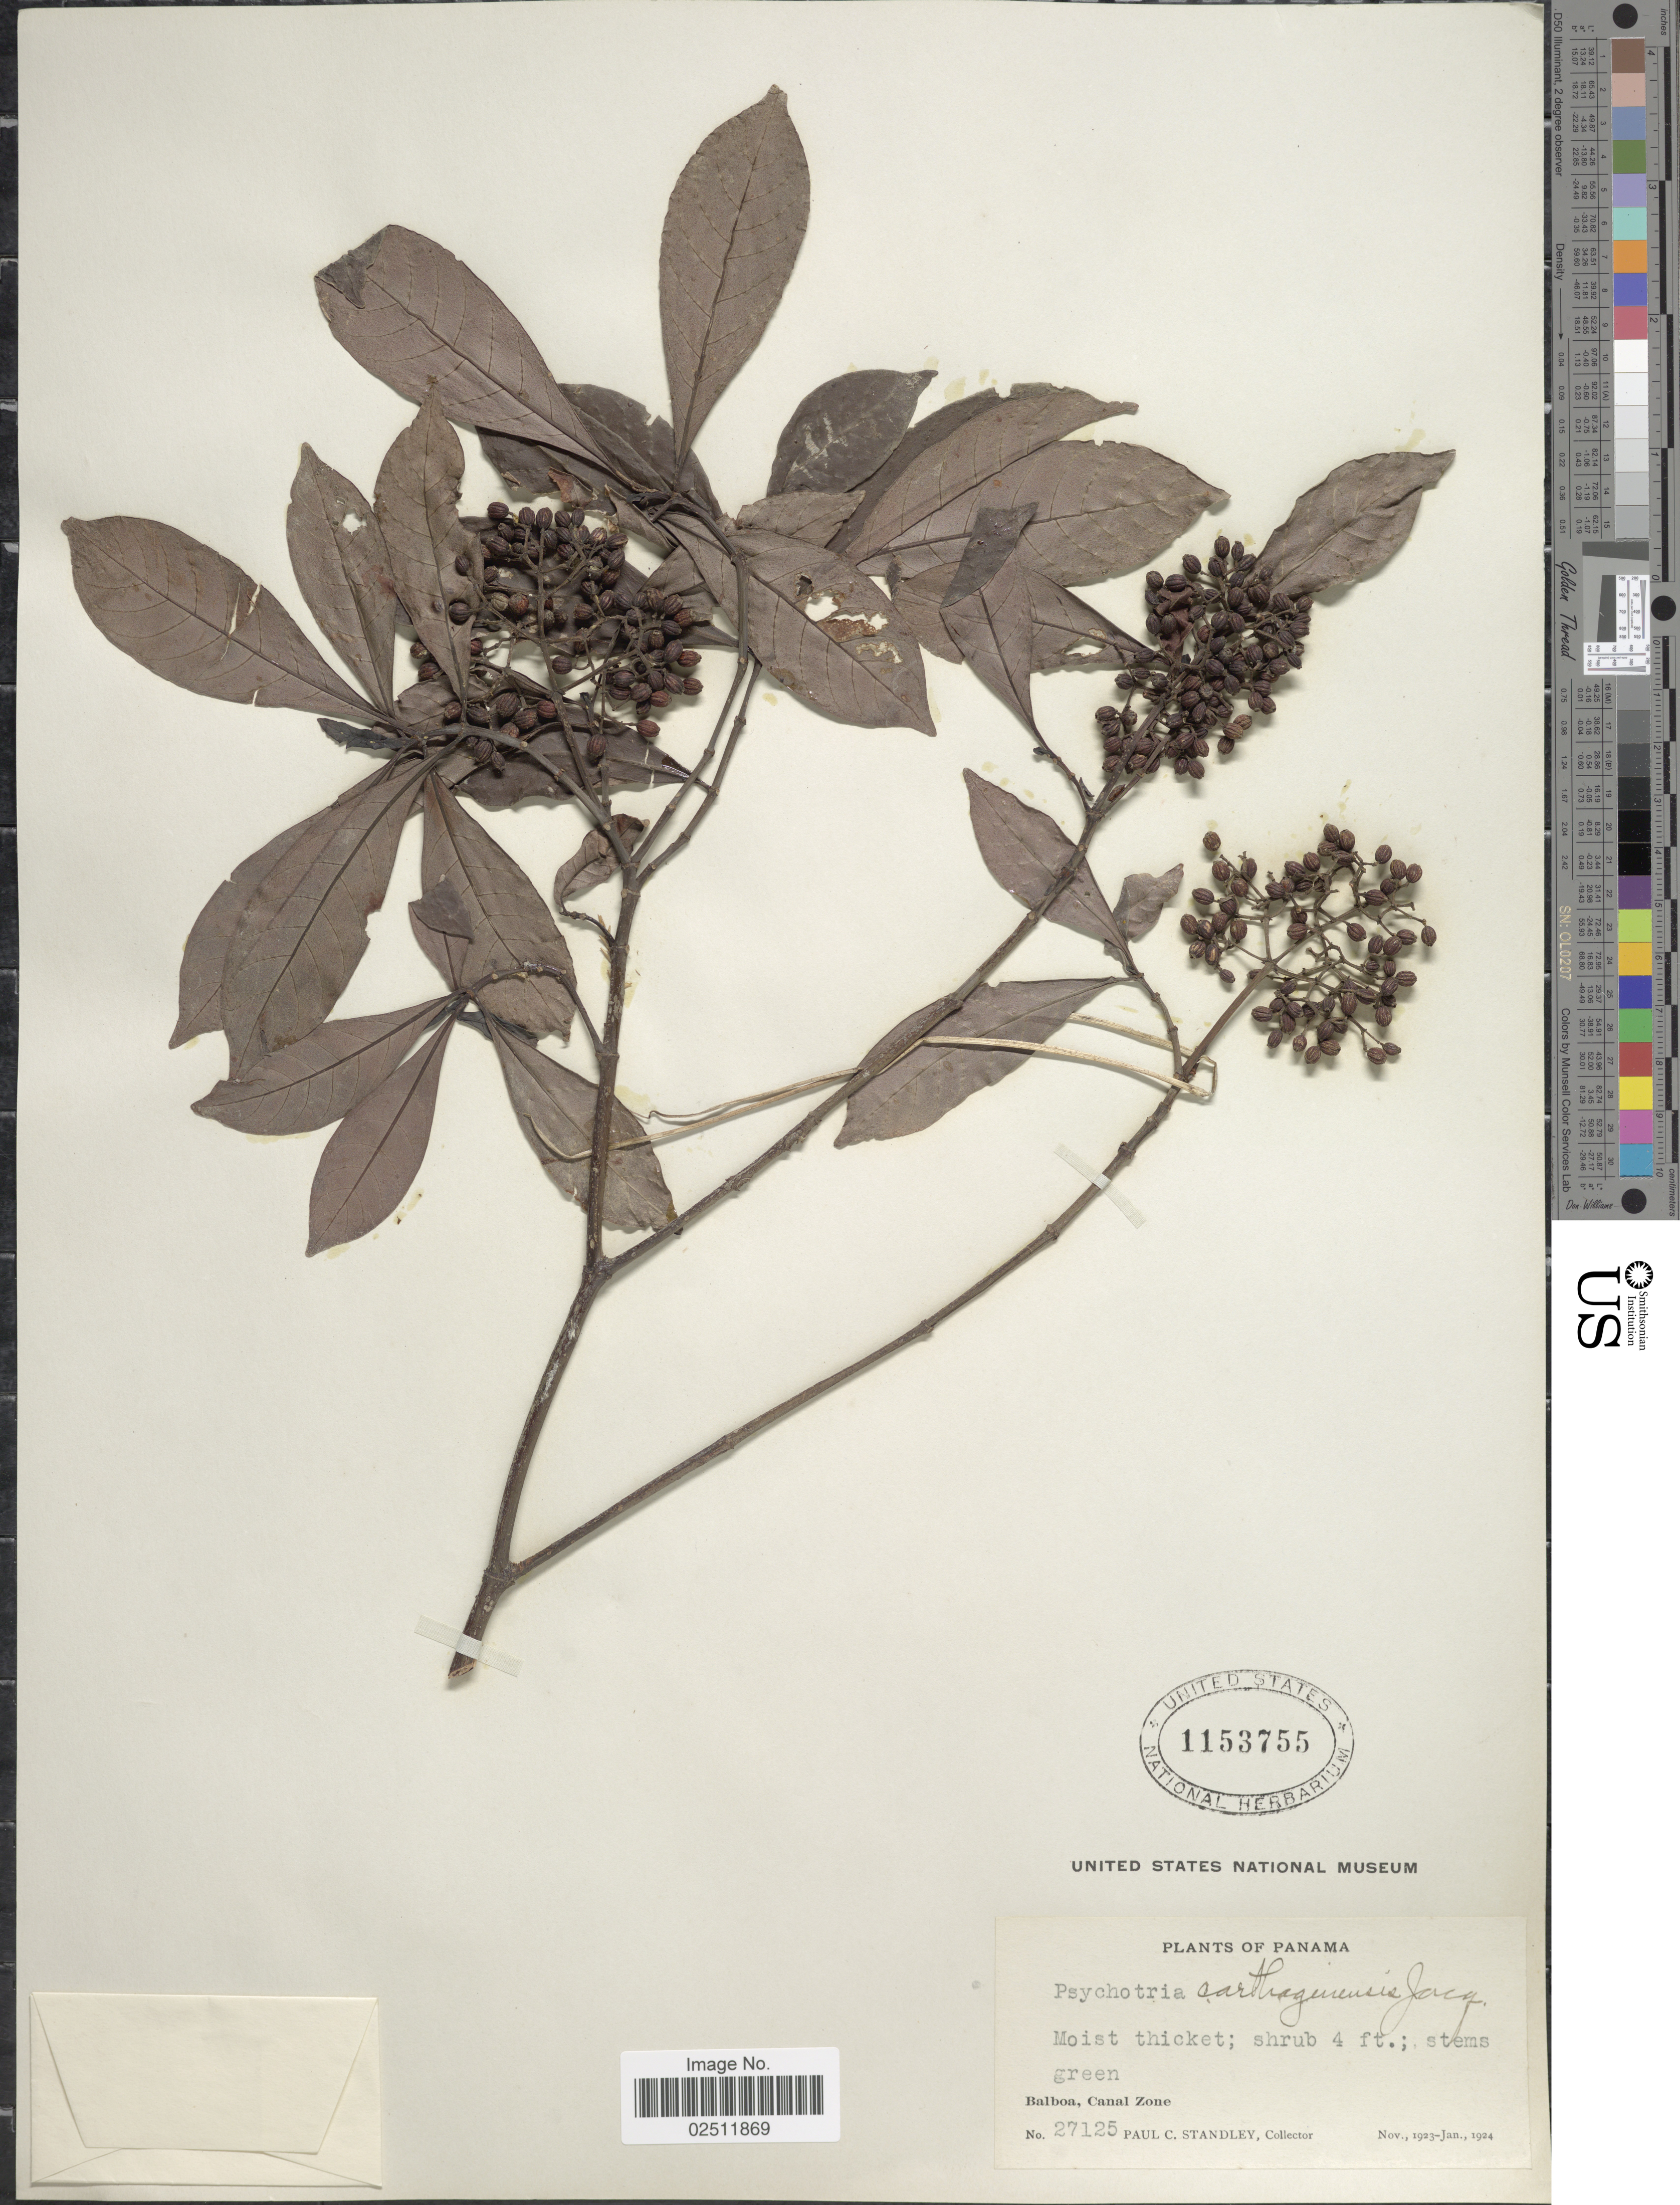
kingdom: Plantae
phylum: Tracheophyta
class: Magnoliopsida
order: Gentianales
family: Rubiaceae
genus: Psychotria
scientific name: Psychotria carthagenensis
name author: Jacq.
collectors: P. C. Standley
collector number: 27125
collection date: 1923-11/1924-01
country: Panama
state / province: Colón / Panamá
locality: Balboa, Canal Zone.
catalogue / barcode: US 1153755